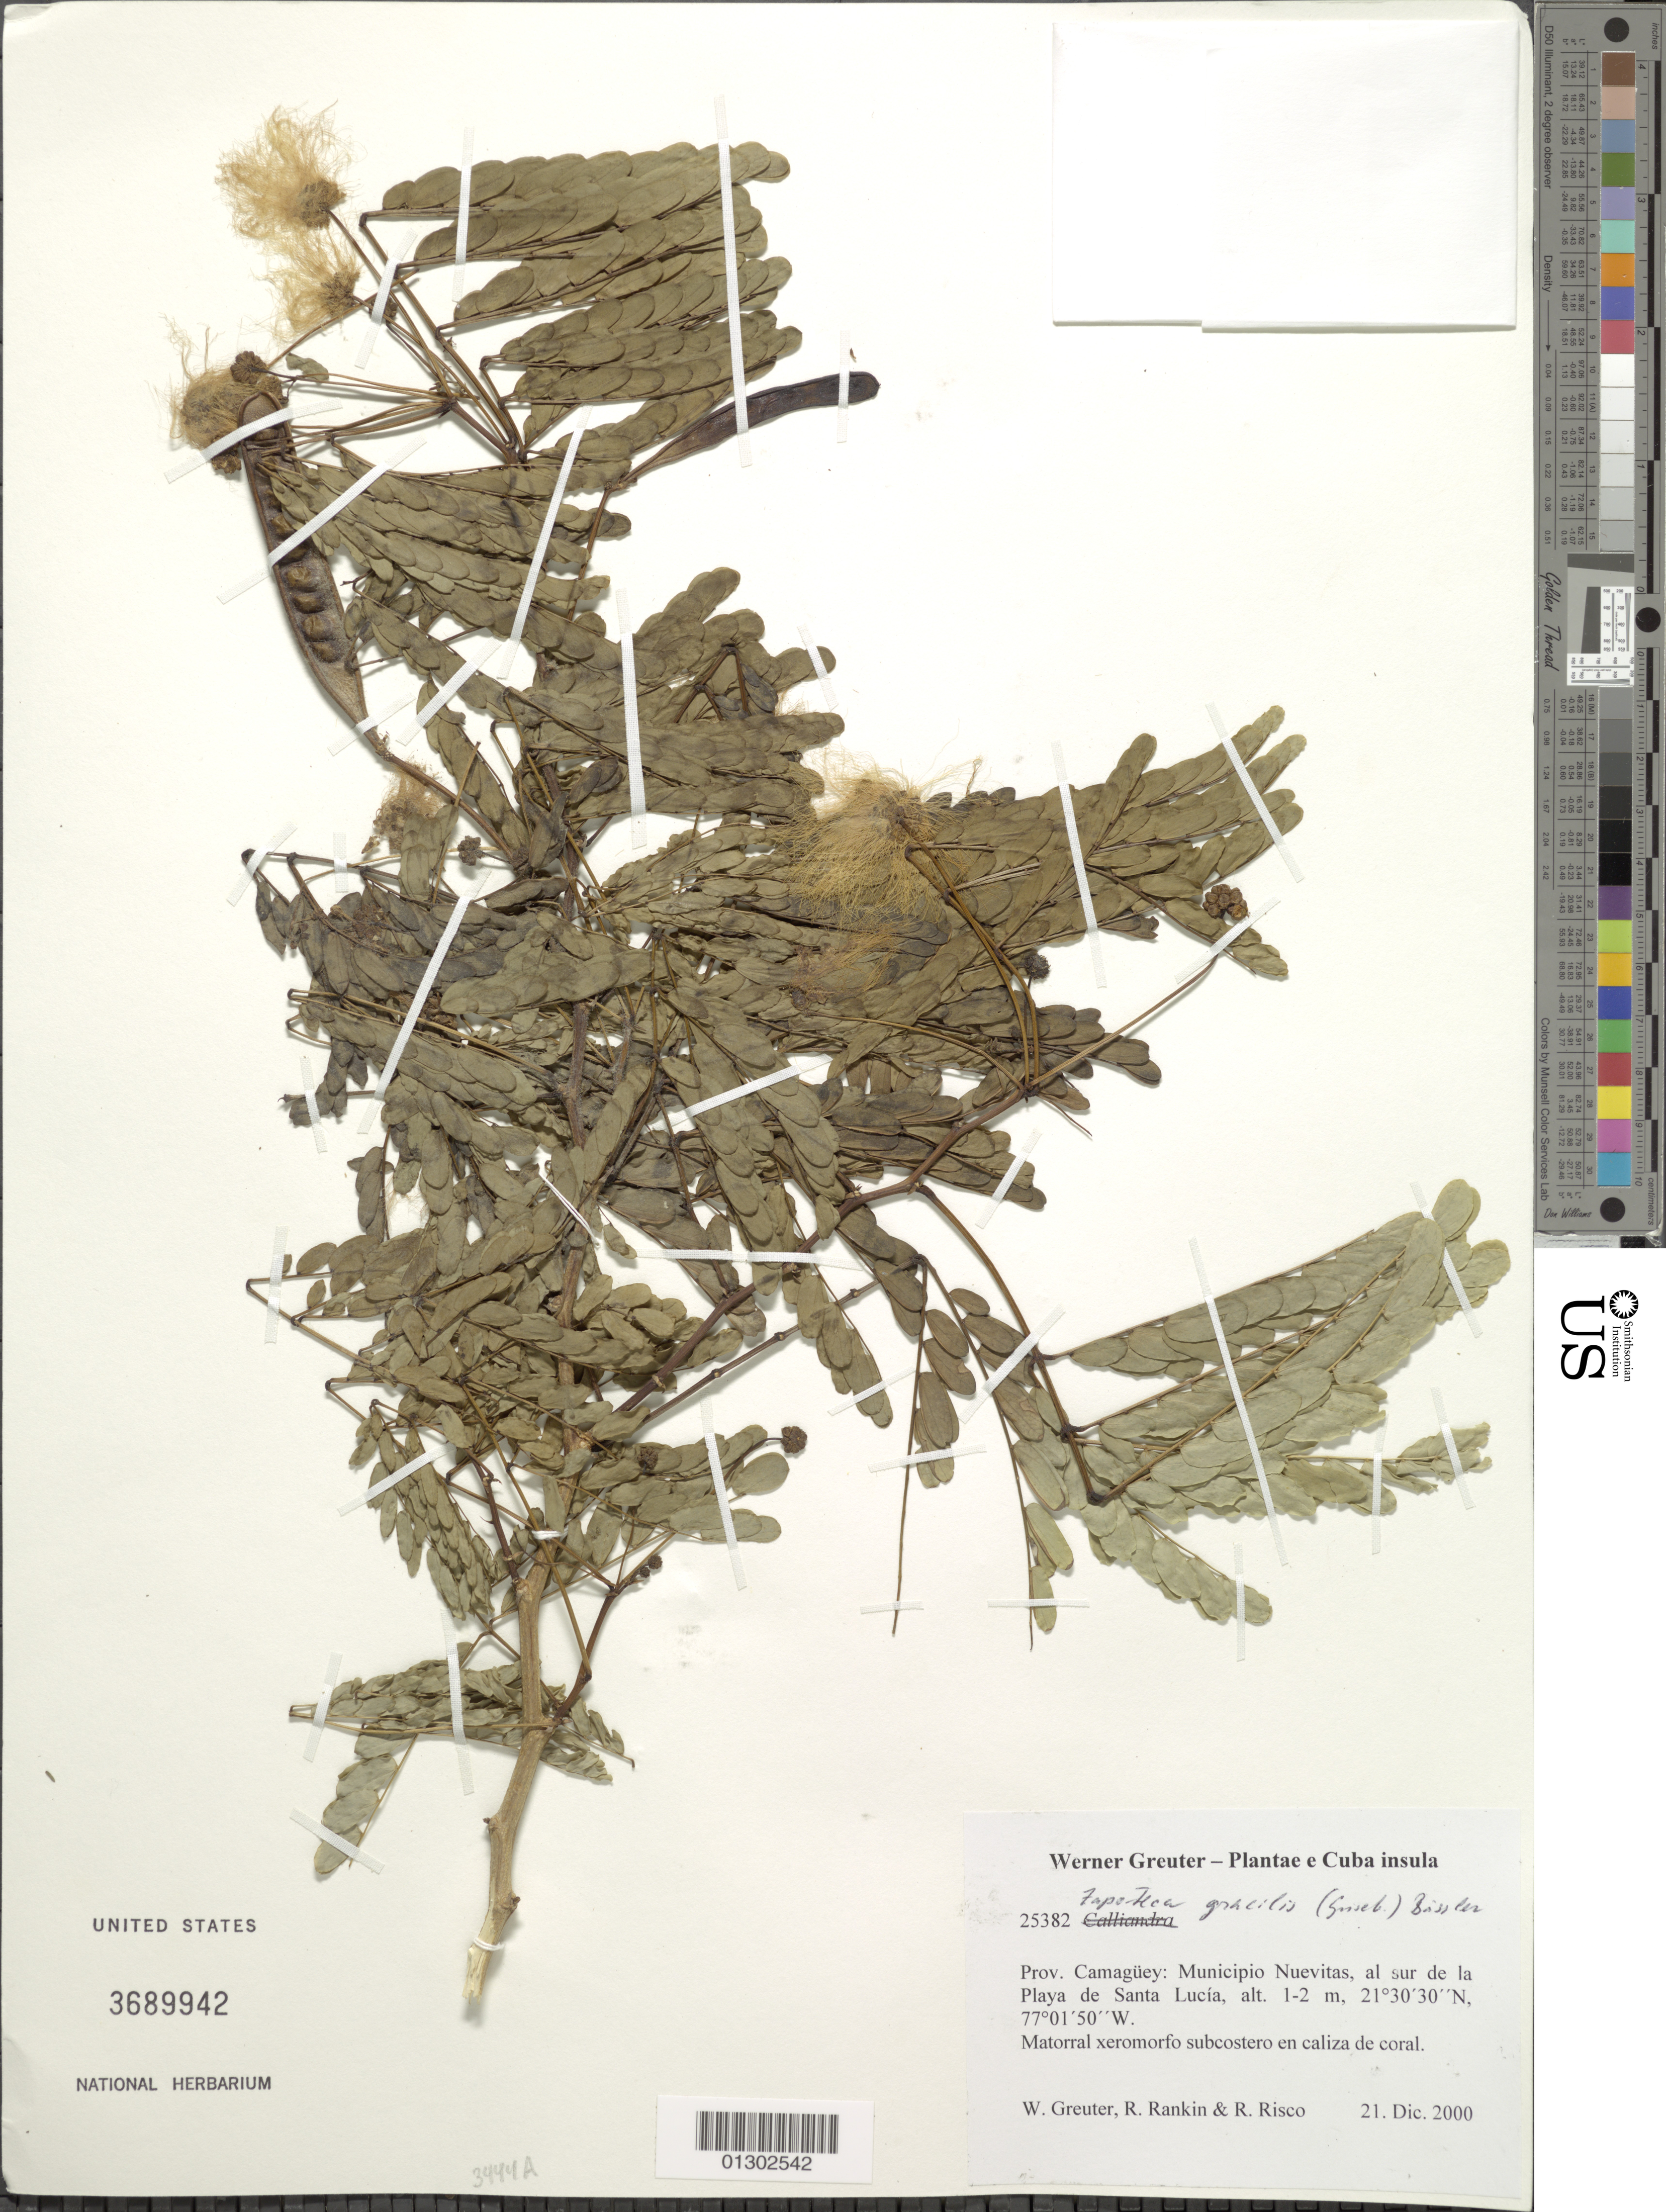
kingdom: Plantae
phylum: Tracheophyta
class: Magnoliopsida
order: Fabales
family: Fabaceae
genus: Zapoteca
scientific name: Zapoteca gracilis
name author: (Griseb.) Bässler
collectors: W. R. Greuter, R. Rankin Rodriguez & R. Risco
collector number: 25382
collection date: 2000-12-21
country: Cuba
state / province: Camagüey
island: Cuba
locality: Municipio Nuevitas, al sur de la Playa de Santa Lucía.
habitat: Matorral xeromorfo subcostero en caliza de coral.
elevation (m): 1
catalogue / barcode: US 3689942